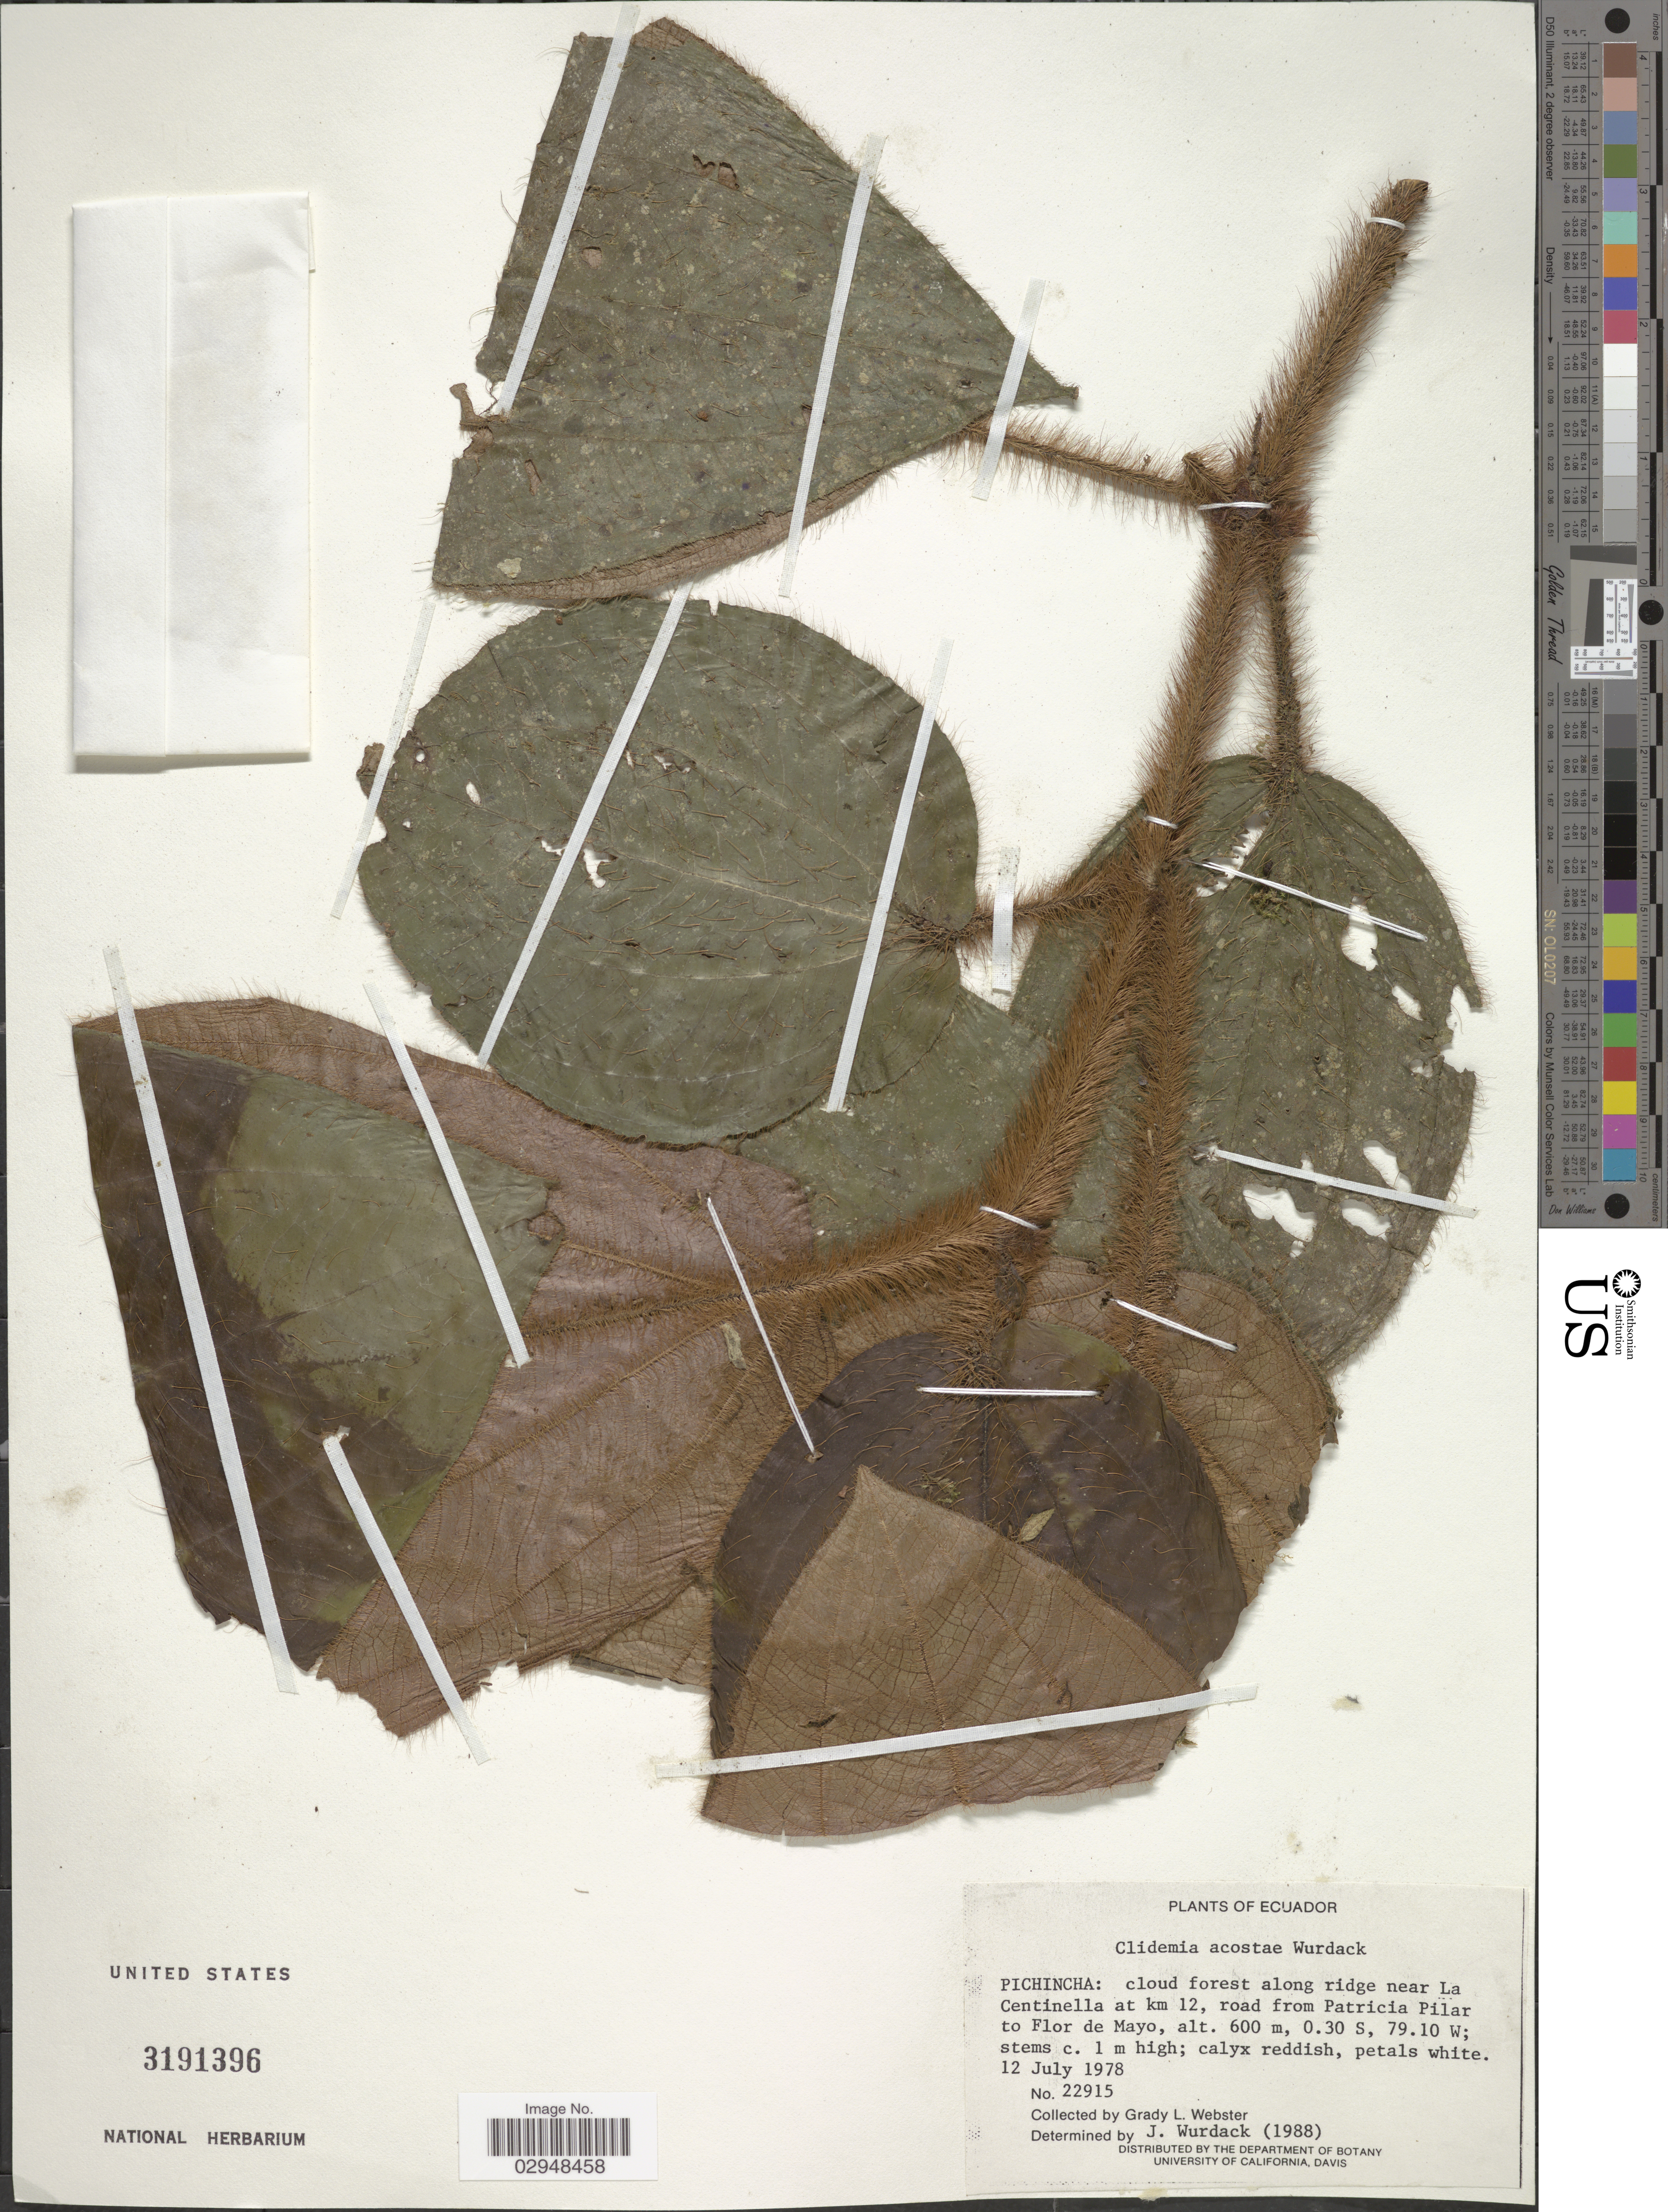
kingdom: Plantae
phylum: Tracheophyta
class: Magnoliopsida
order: Myrtales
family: Melastomataceae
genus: Clidemia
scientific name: Clidemia acostae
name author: Wurdack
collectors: G. L. Webster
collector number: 22915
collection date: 1978-07-12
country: Ecuador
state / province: Pichincha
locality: Cloud forest along ridge near La Centinella at km 12, road from Patricia Pilar to Flor de Mayo.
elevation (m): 600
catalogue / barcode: US 3191396